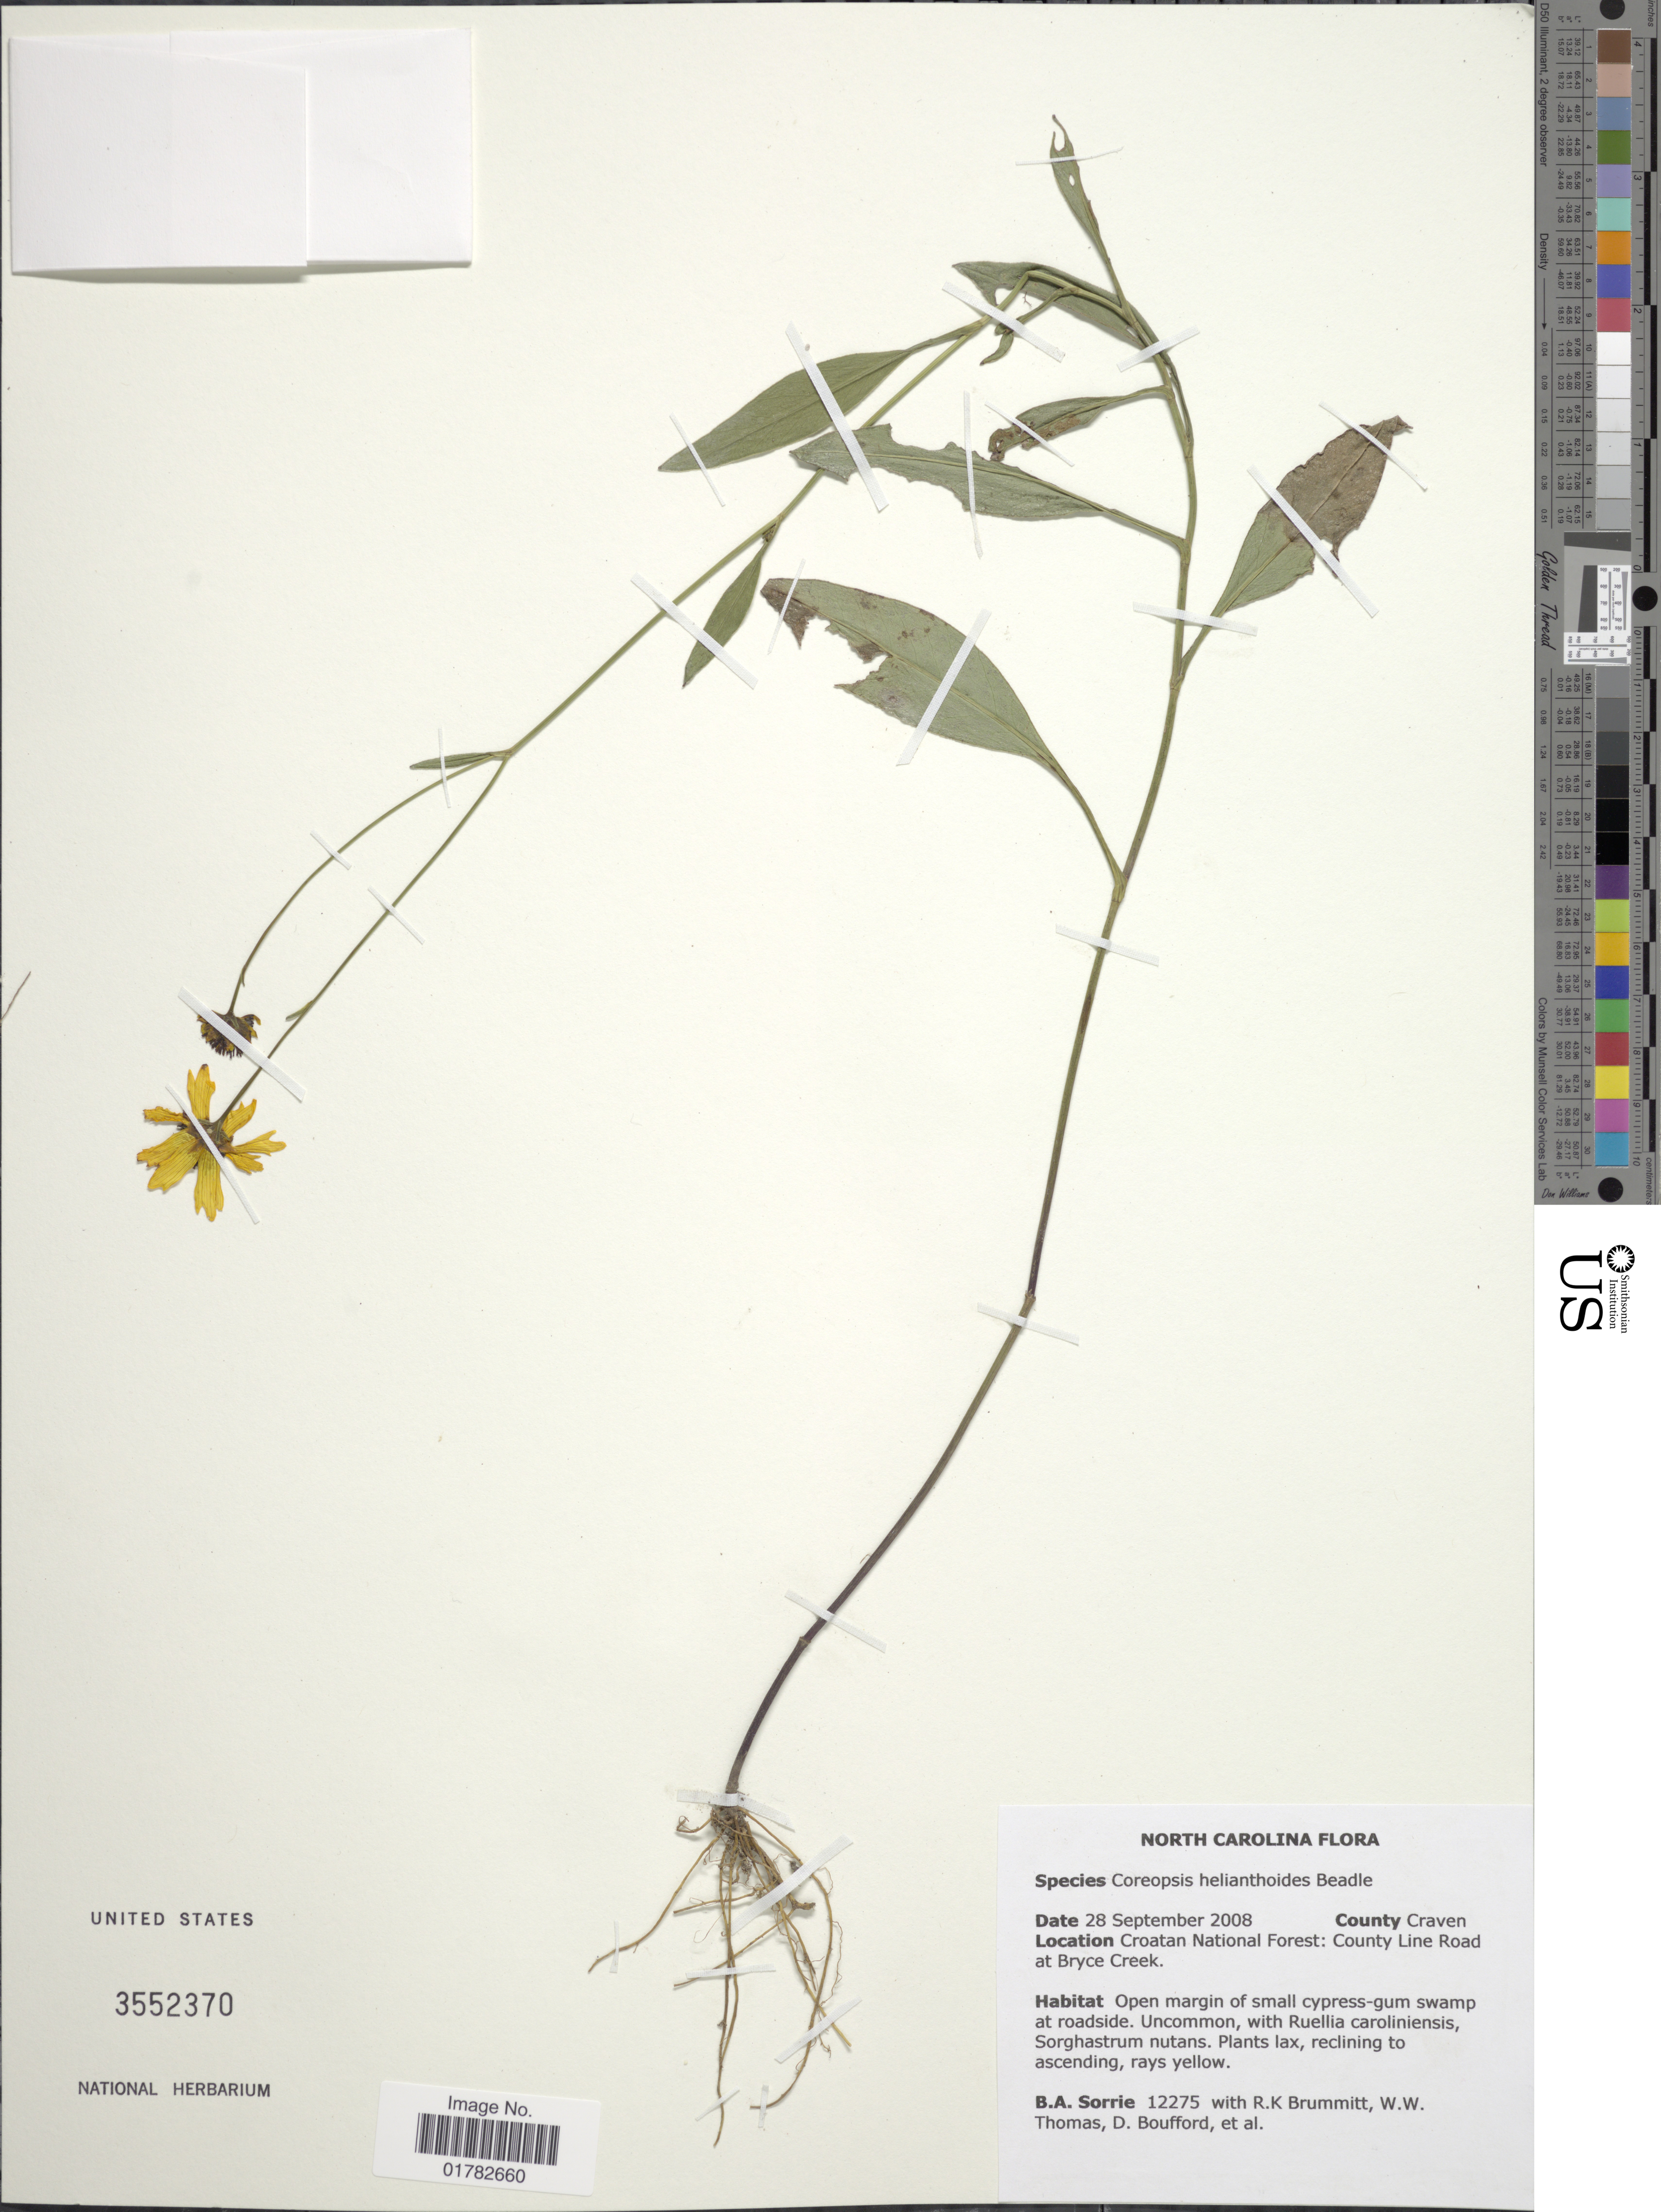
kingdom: Plantae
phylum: Tracheophyta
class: Magnoliopsida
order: Asterales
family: Asteraceae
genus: Coreopsis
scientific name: Coreopsis helianthoides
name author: Beadle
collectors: B. Sorrie, R. K. Brummitt, W. W. Thomas, D. E. Boufford & et al.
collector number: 12275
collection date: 2008-09-28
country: United States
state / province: South Carolina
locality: Croatan National Forest: County Line Road at Bryce Creek, County Craven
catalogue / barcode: US 3552370